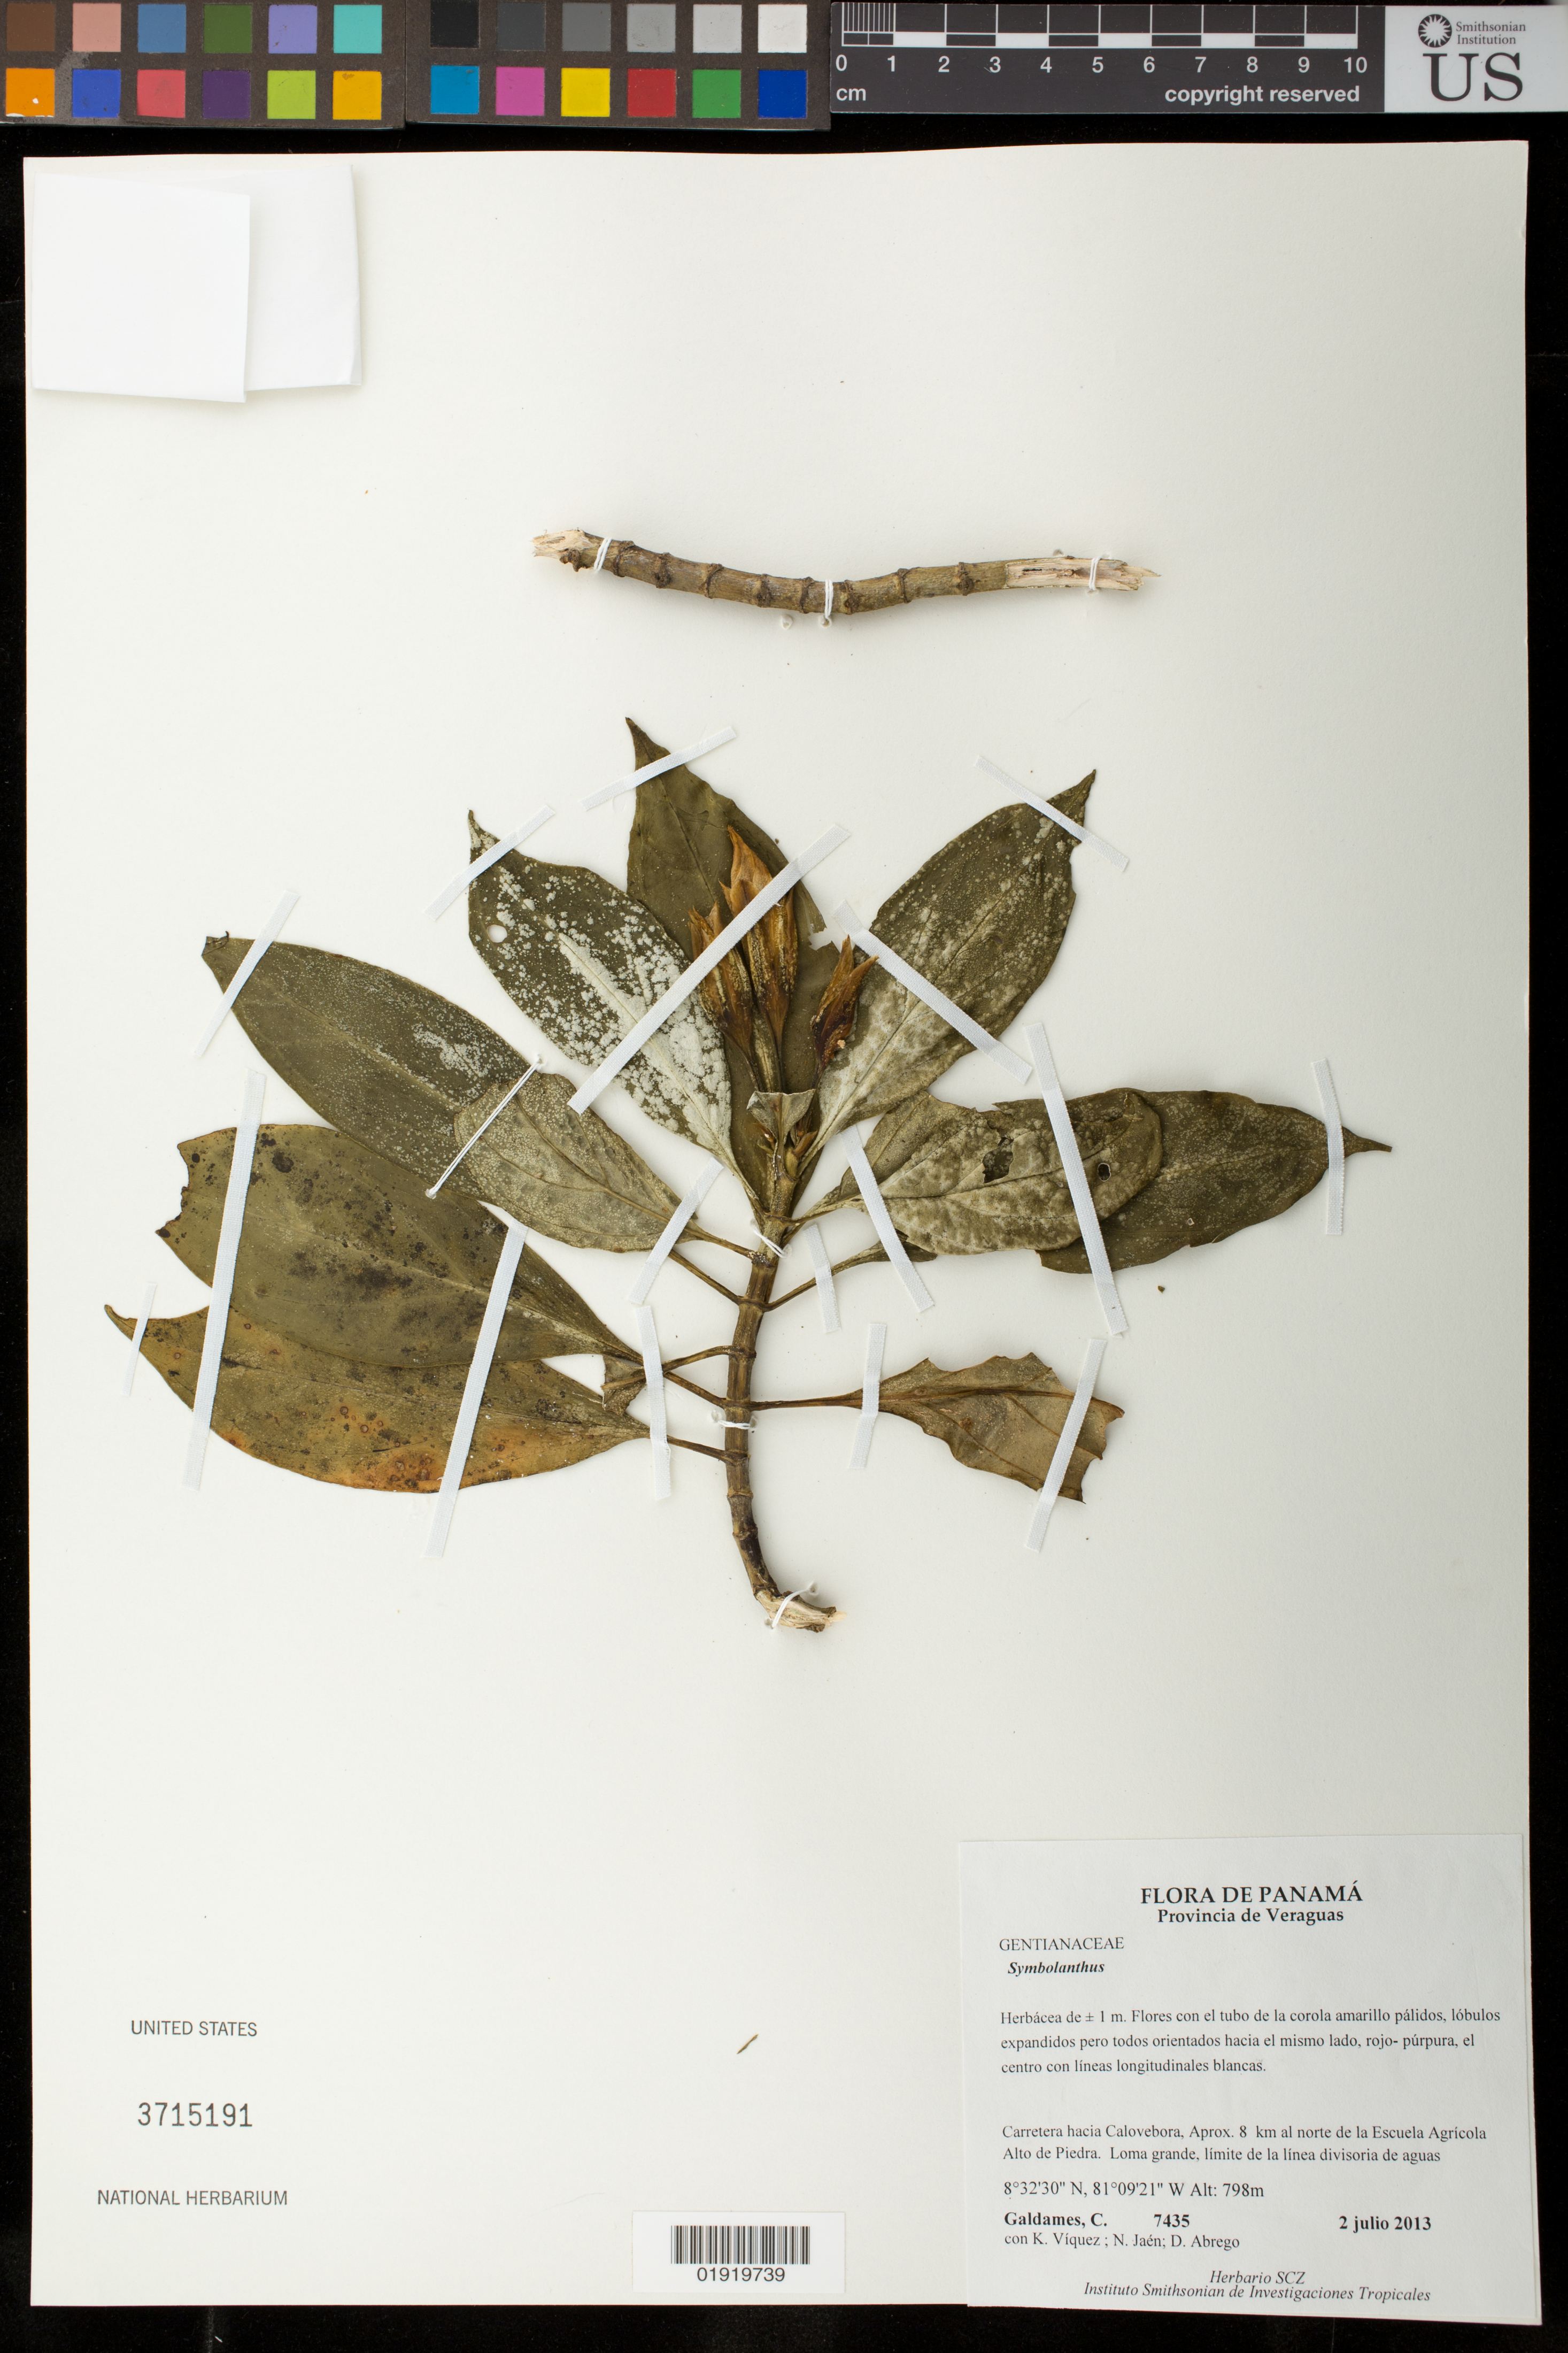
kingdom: Plantae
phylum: Tracheophyta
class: Magnoliopsida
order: Gentianales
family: Gentianaceae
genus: Symbolanthus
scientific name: Symbolanthus sp.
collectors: C. Galdames, K. Viquez, N. Jaén & D. Abrego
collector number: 7435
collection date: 2013-07-02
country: Panama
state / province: Veraguas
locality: Provincia de Veraguas. Carretera hacia Calovebora, aprox. 8 km al norte de la Escuela Agricola Alto de Piedra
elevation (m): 798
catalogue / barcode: US 3715191